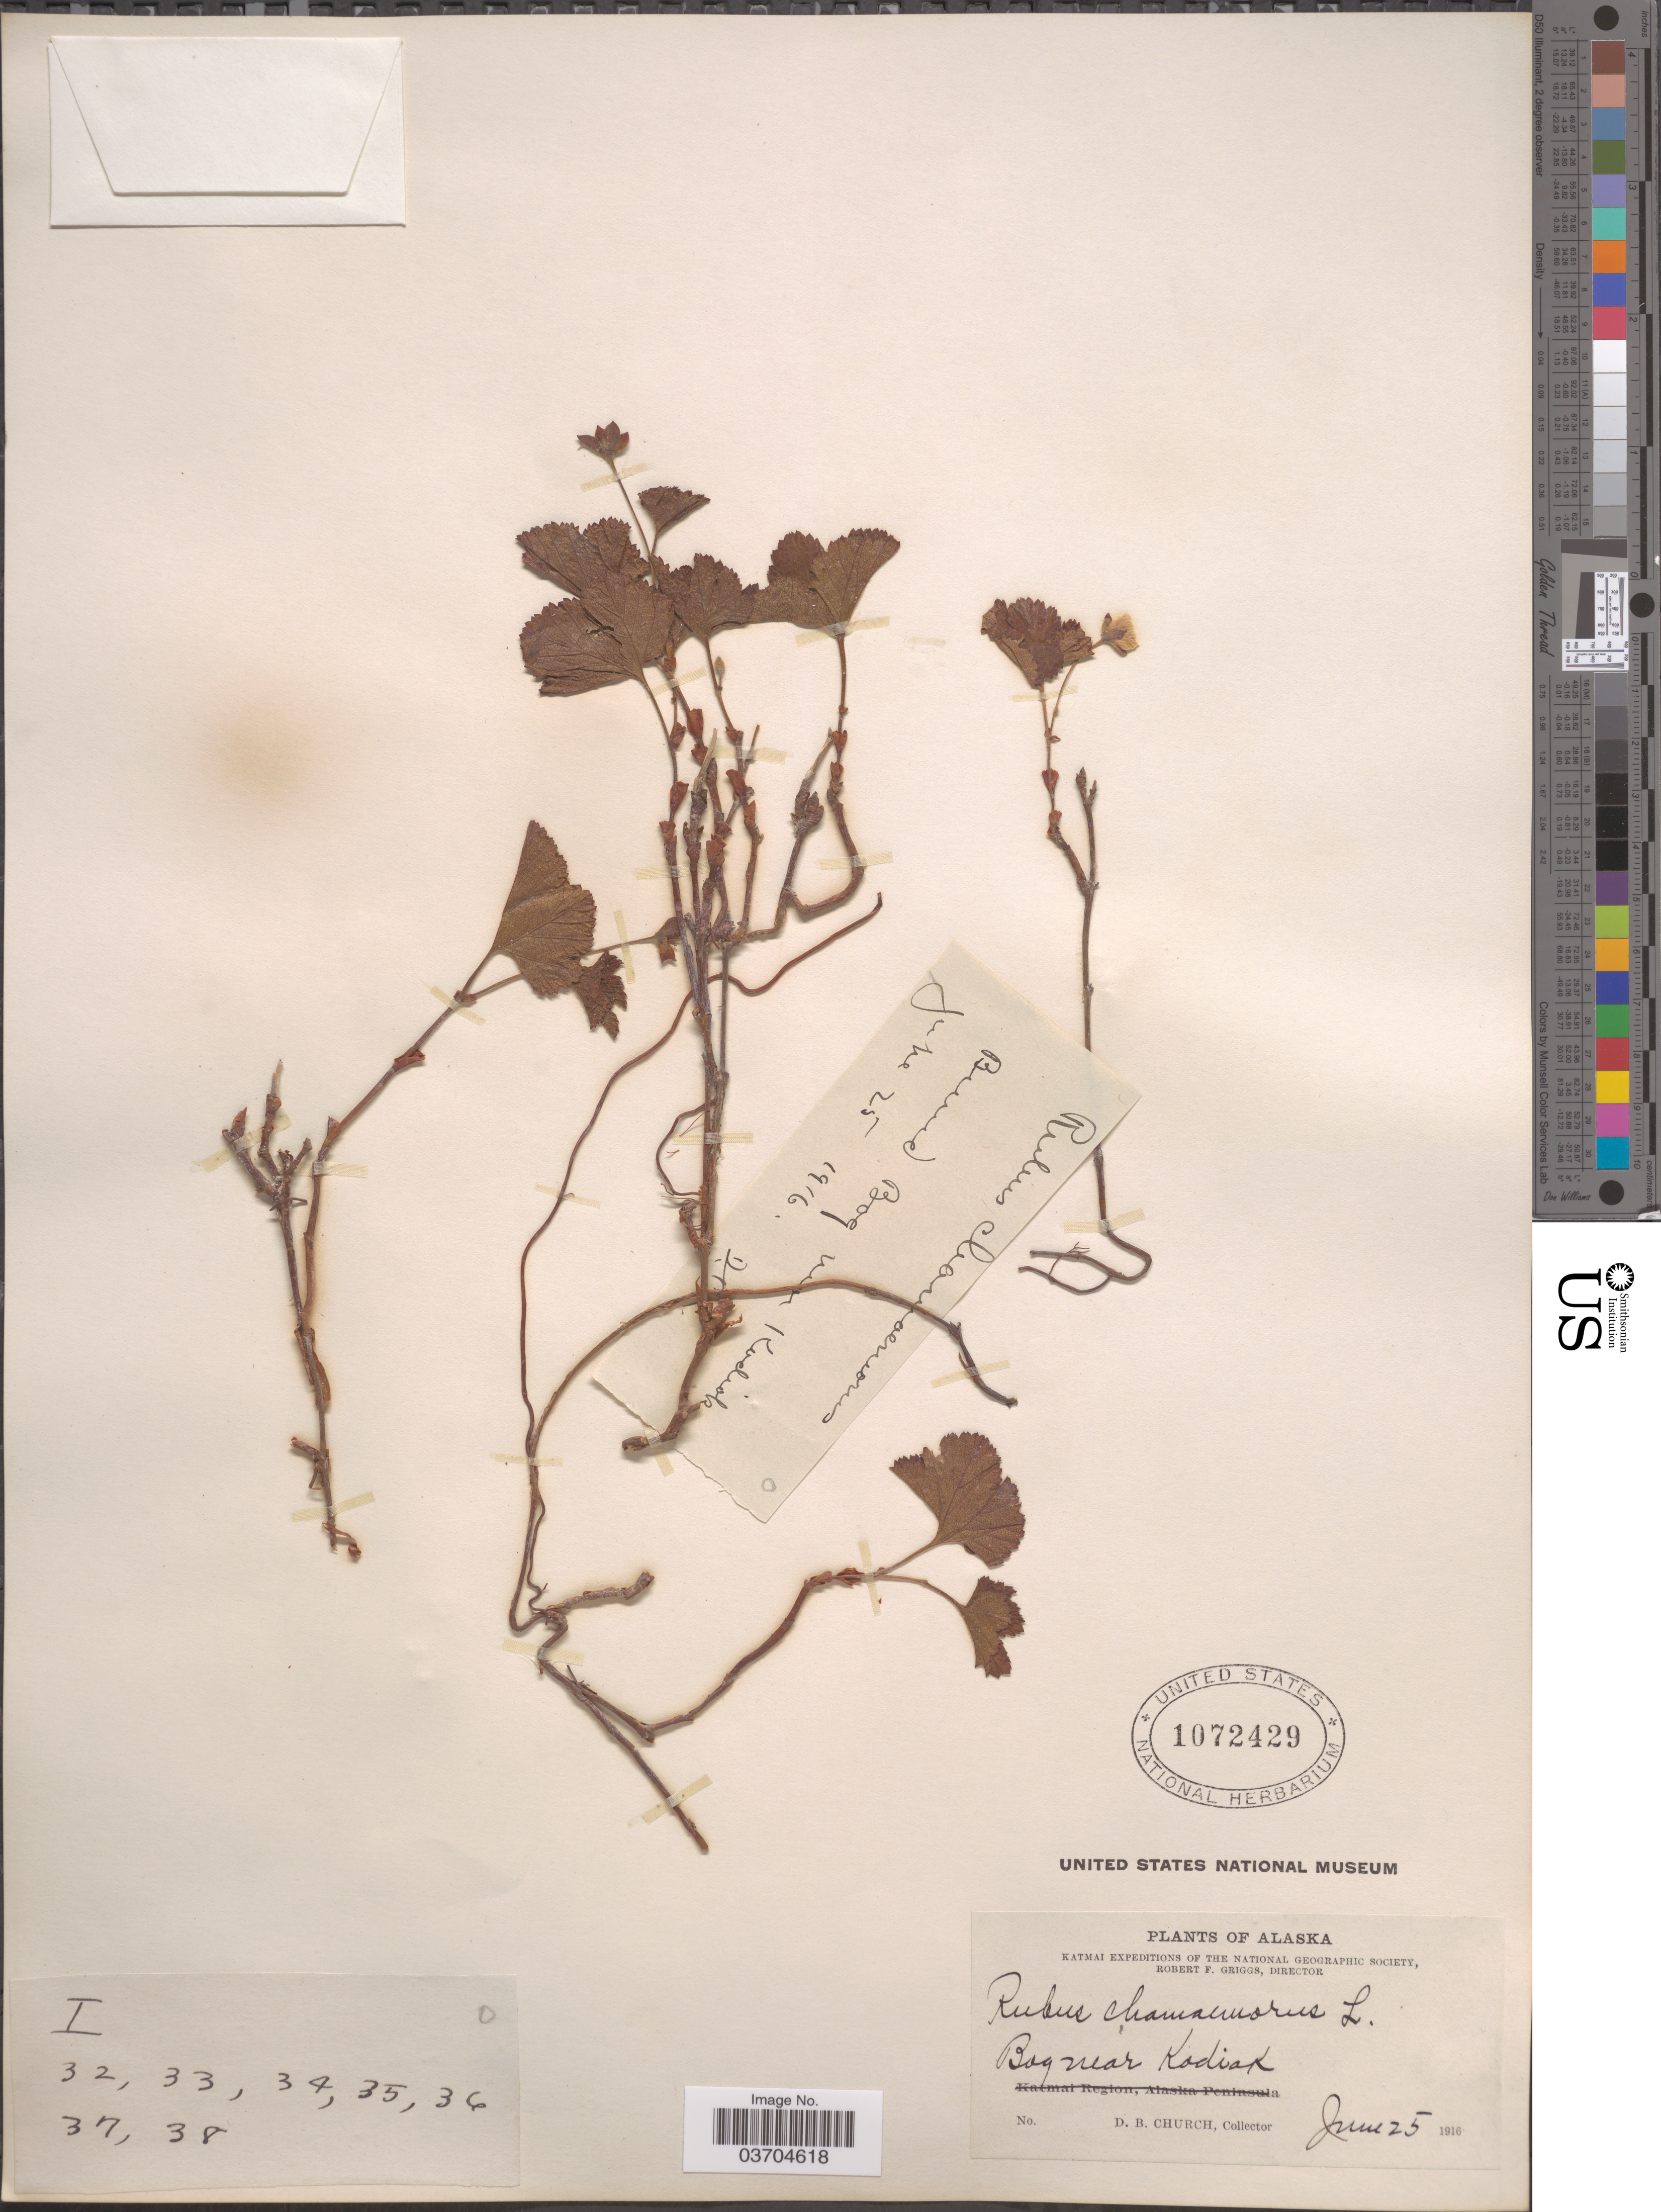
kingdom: Plantae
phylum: Tracheophyta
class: Magnoliopsida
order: Rosales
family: Rosaceae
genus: Rubus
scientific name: Rubus chamaemorus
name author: L.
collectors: D. Church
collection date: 1916-06-25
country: United States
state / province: Alaska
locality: Katmai. Bog near Kodiak.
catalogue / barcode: US 1072429